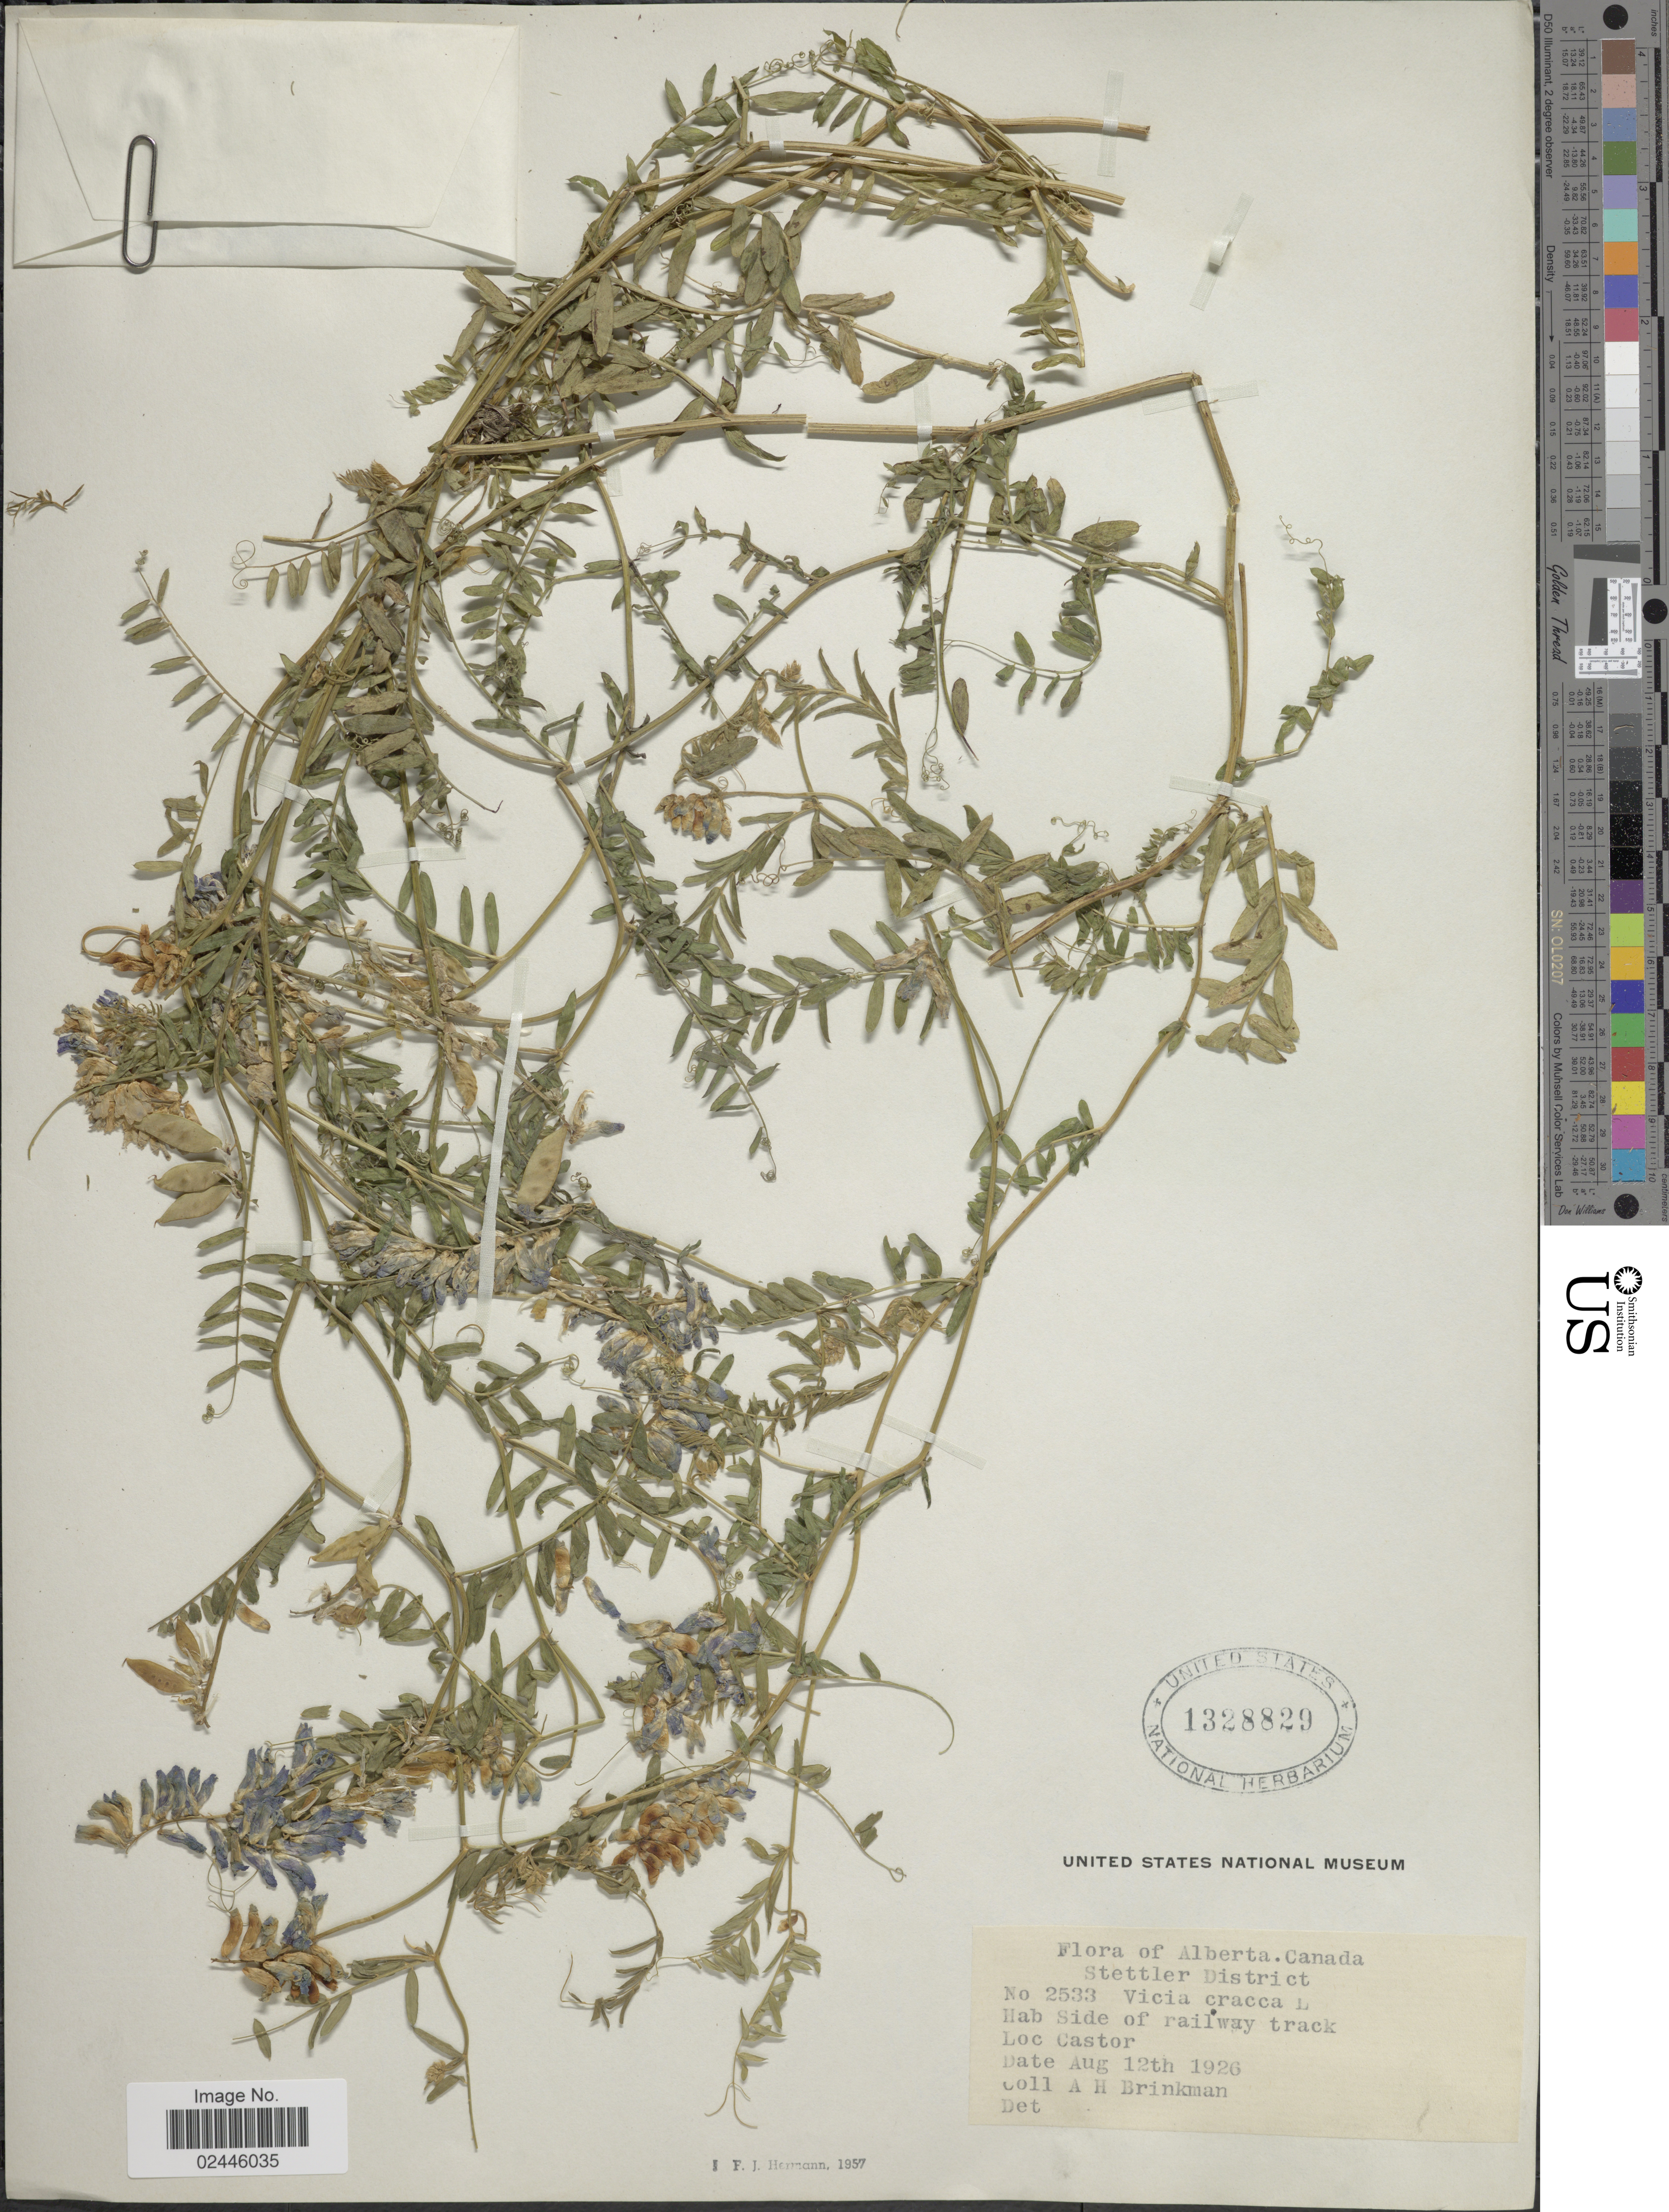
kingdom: Plantae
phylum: Tracheophyta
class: Magnoliopsida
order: Fabales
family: Fabaceae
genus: Vicia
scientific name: Vicia cracca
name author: L.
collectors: A. Brinkman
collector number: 2533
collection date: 1926-08-12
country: Canada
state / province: Alberta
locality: Side of railway track, Castor, Stettler District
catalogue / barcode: US 1328829